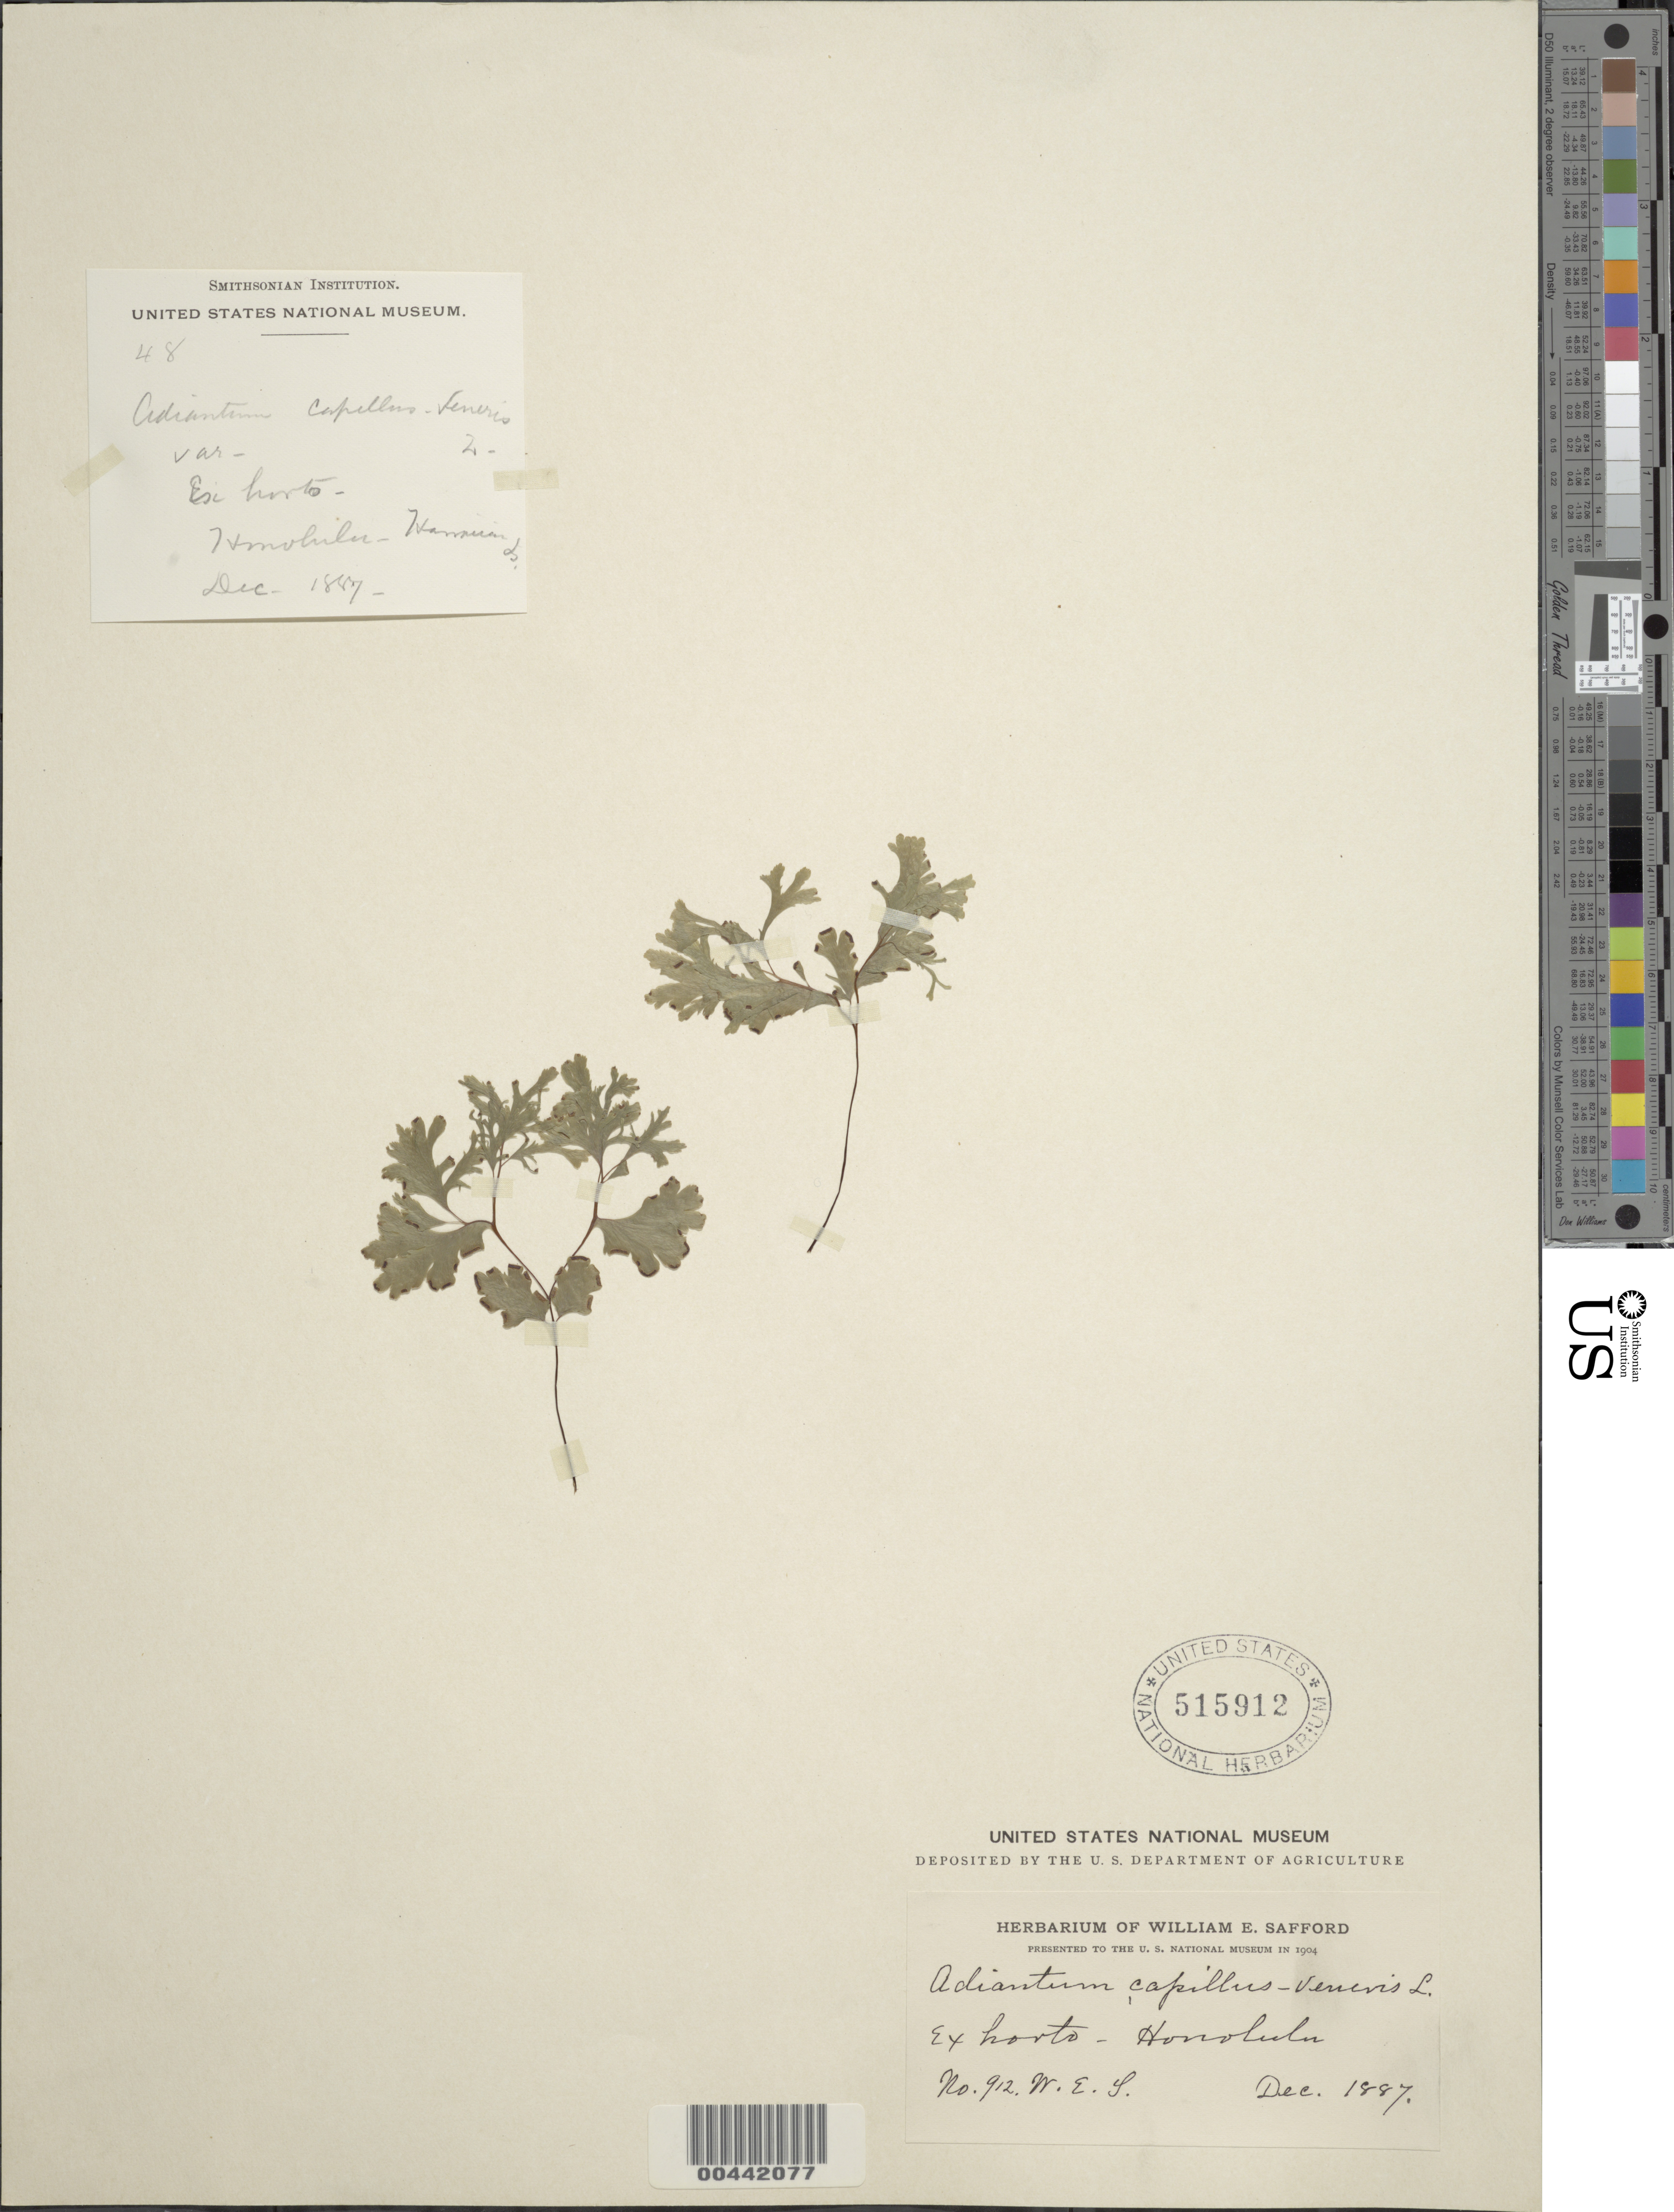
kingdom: Plantae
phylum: Tracheophyta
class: Polypodiopsida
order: Polypodiales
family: Pteridaceae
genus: Adiantum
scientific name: Adiantum capillus-veneris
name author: L.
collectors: W. E. Safford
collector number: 912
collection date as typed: Dec 1887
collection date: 1887-12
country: United States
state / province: Hawaii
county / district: Honolulu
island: Oahu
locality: Honolulu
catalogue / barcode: US 515912